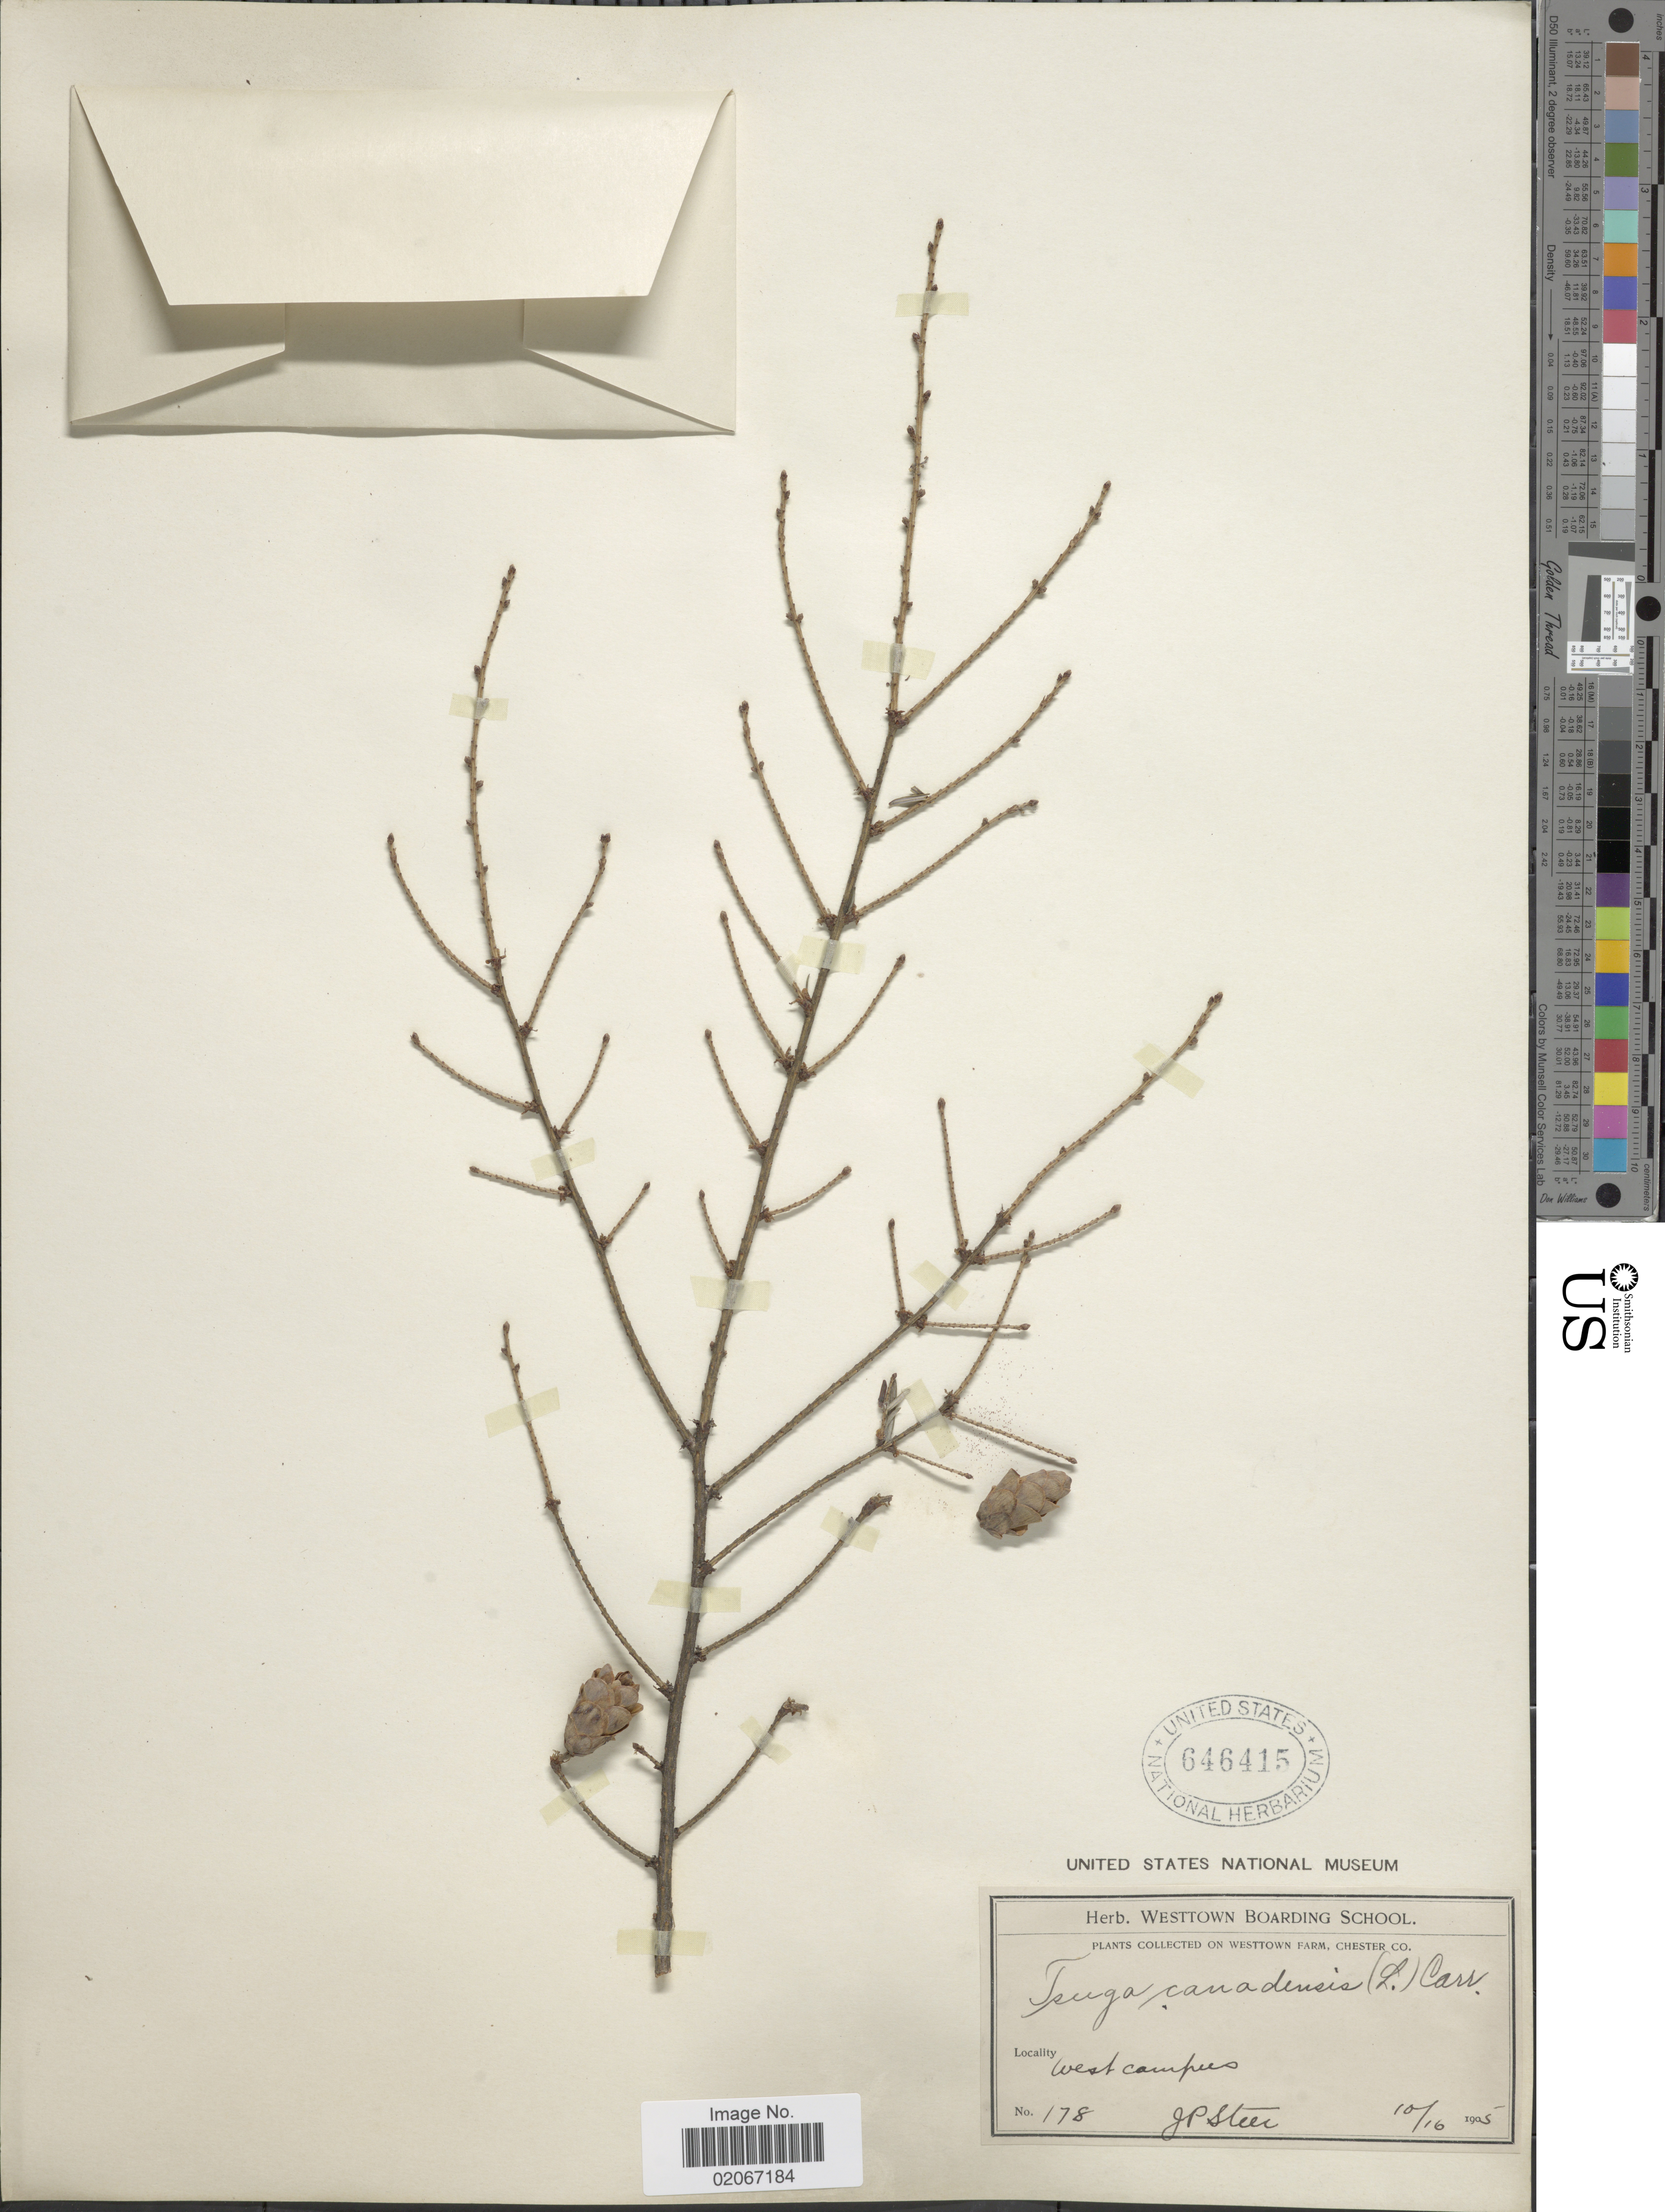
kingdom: Plantae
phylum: Tracheophyta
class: Pinopsida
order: Pinales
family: Pinaceae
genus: Tsuga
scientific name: Tsuga canadensis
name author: (L.) Carrière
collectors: J. Steer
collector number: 178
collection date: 1905-10-16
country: United States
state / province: Pennsylvania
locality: Westtown Farm, Chester Co. West Campus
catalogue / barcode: US 646415